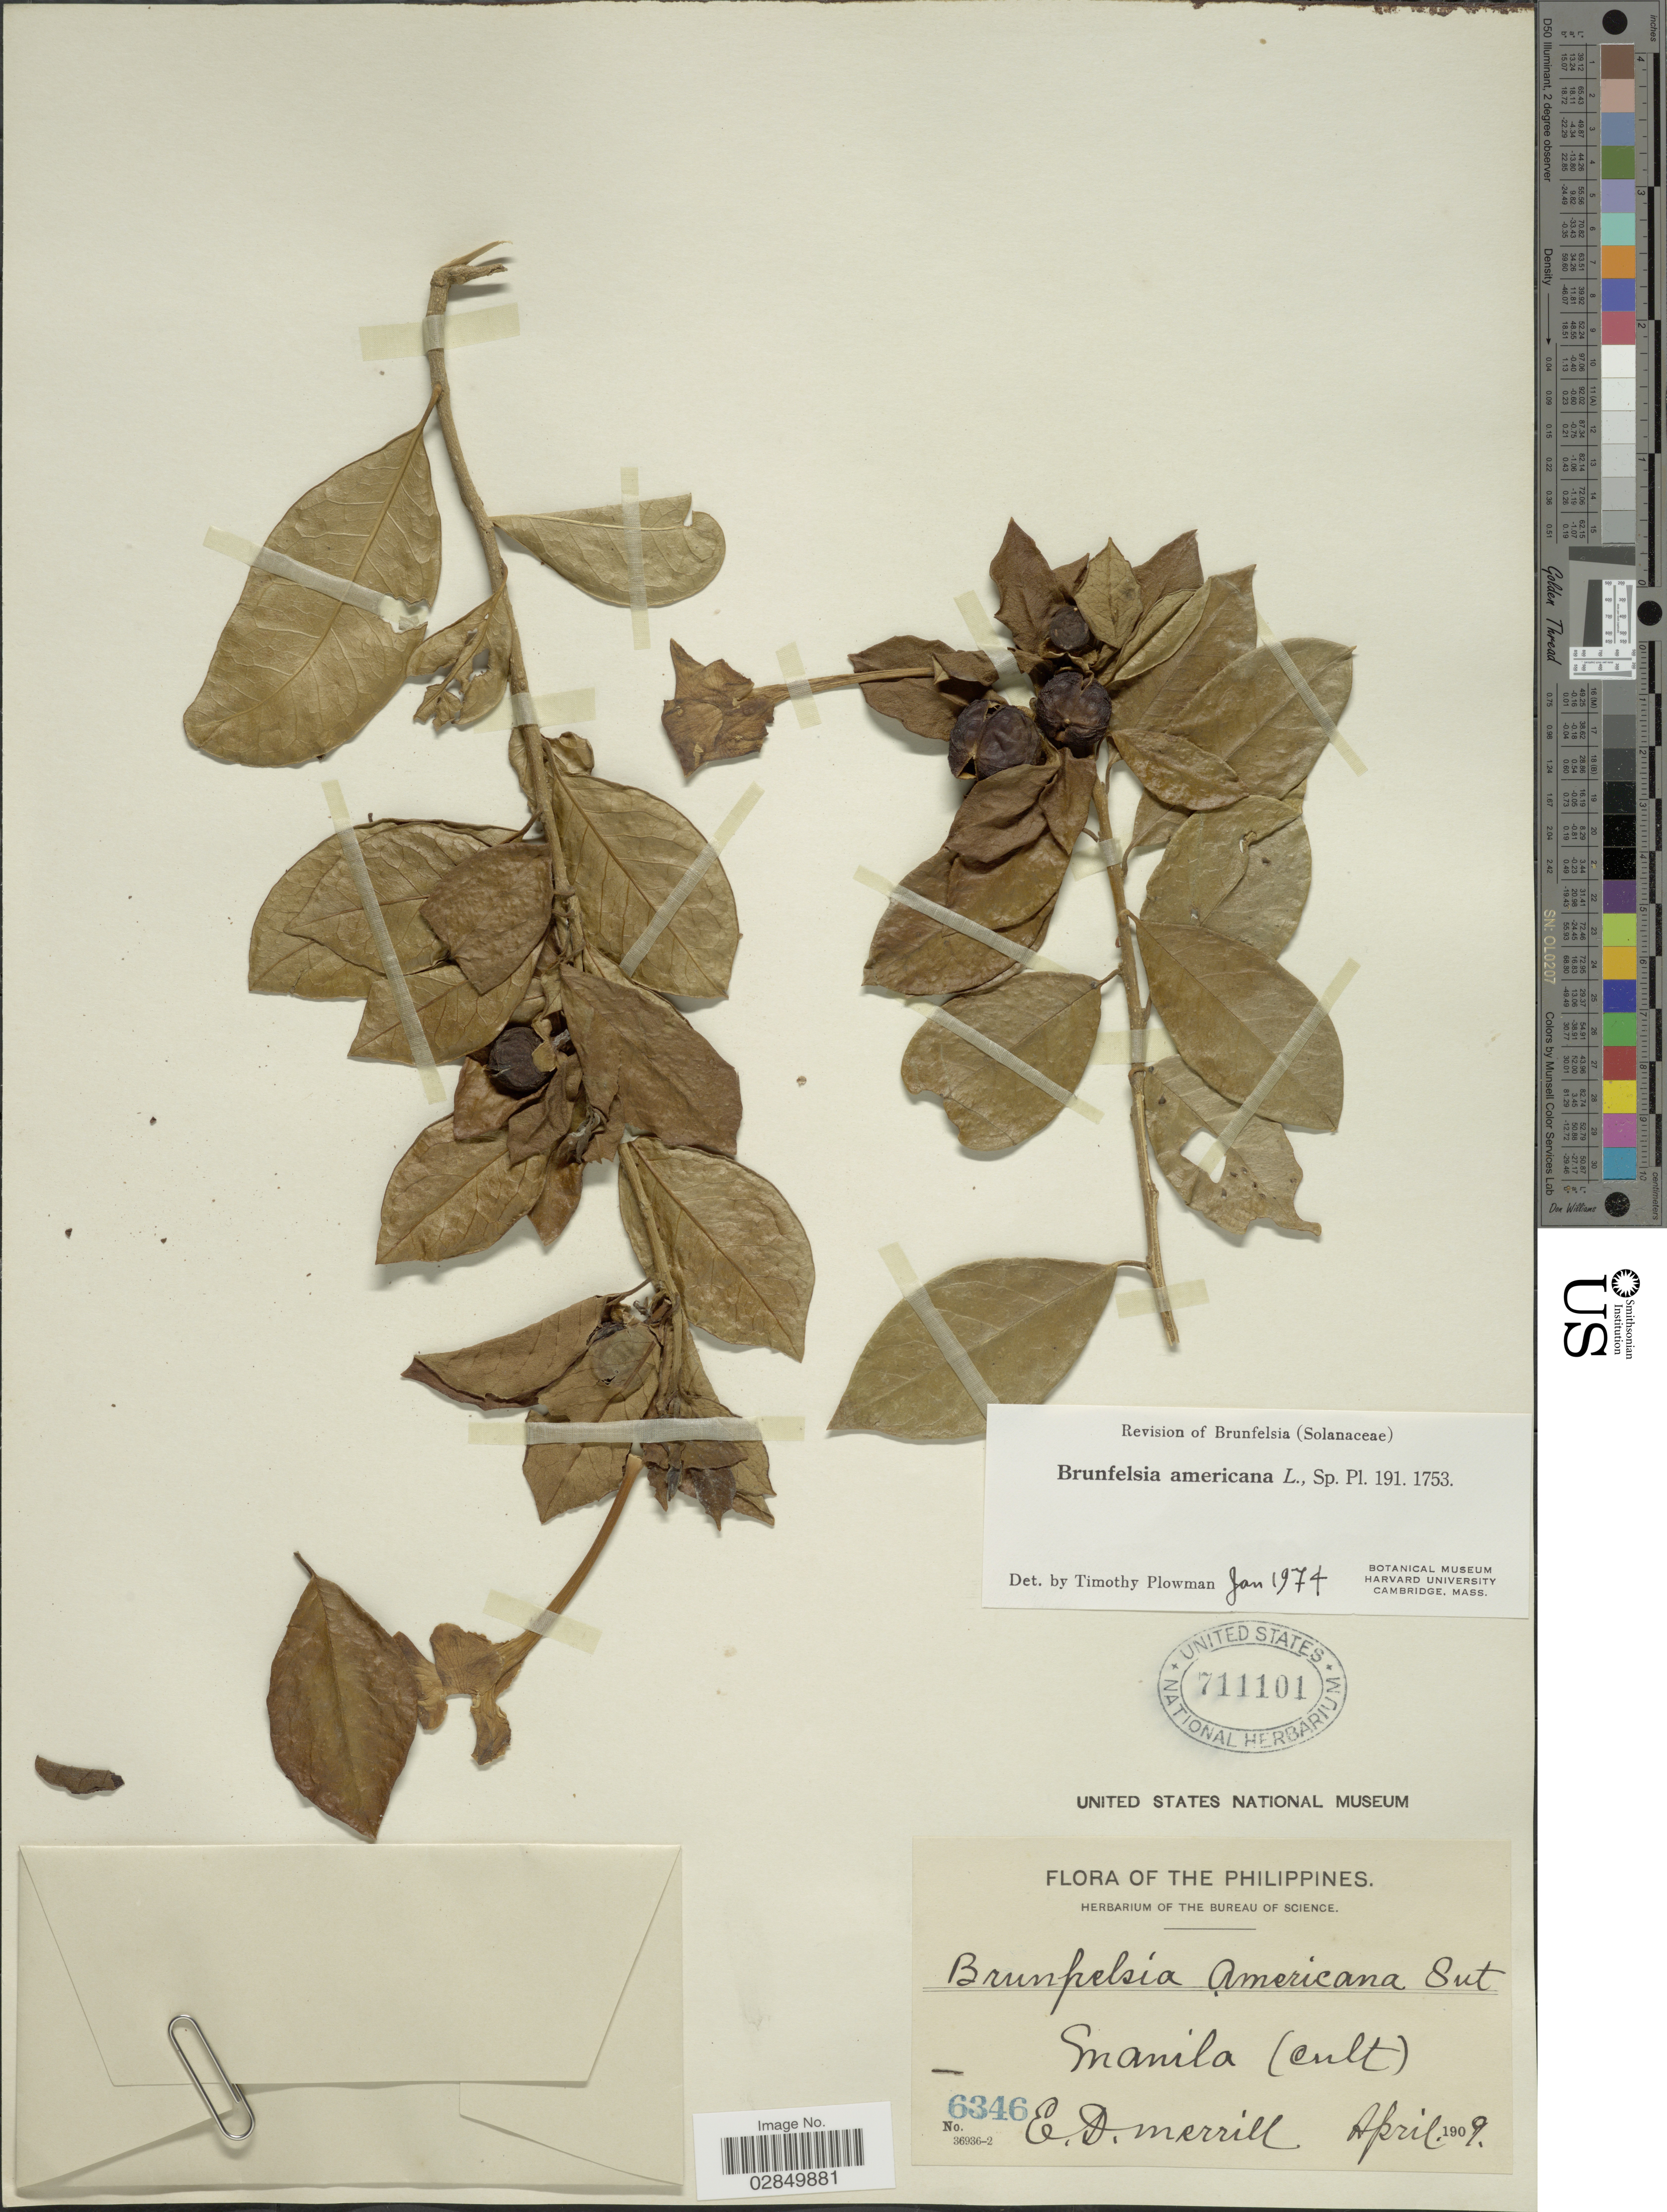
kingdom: Plantae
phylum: Tracheophyta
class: Magnoliopsida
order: Solanales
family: Solanaceae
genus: Brunfelsia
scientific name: Brunfelsia americana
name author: L.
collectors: E. D. Merrill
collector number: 6346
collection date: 1909-04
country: Philippines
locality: Manila.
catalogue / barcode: US 711101